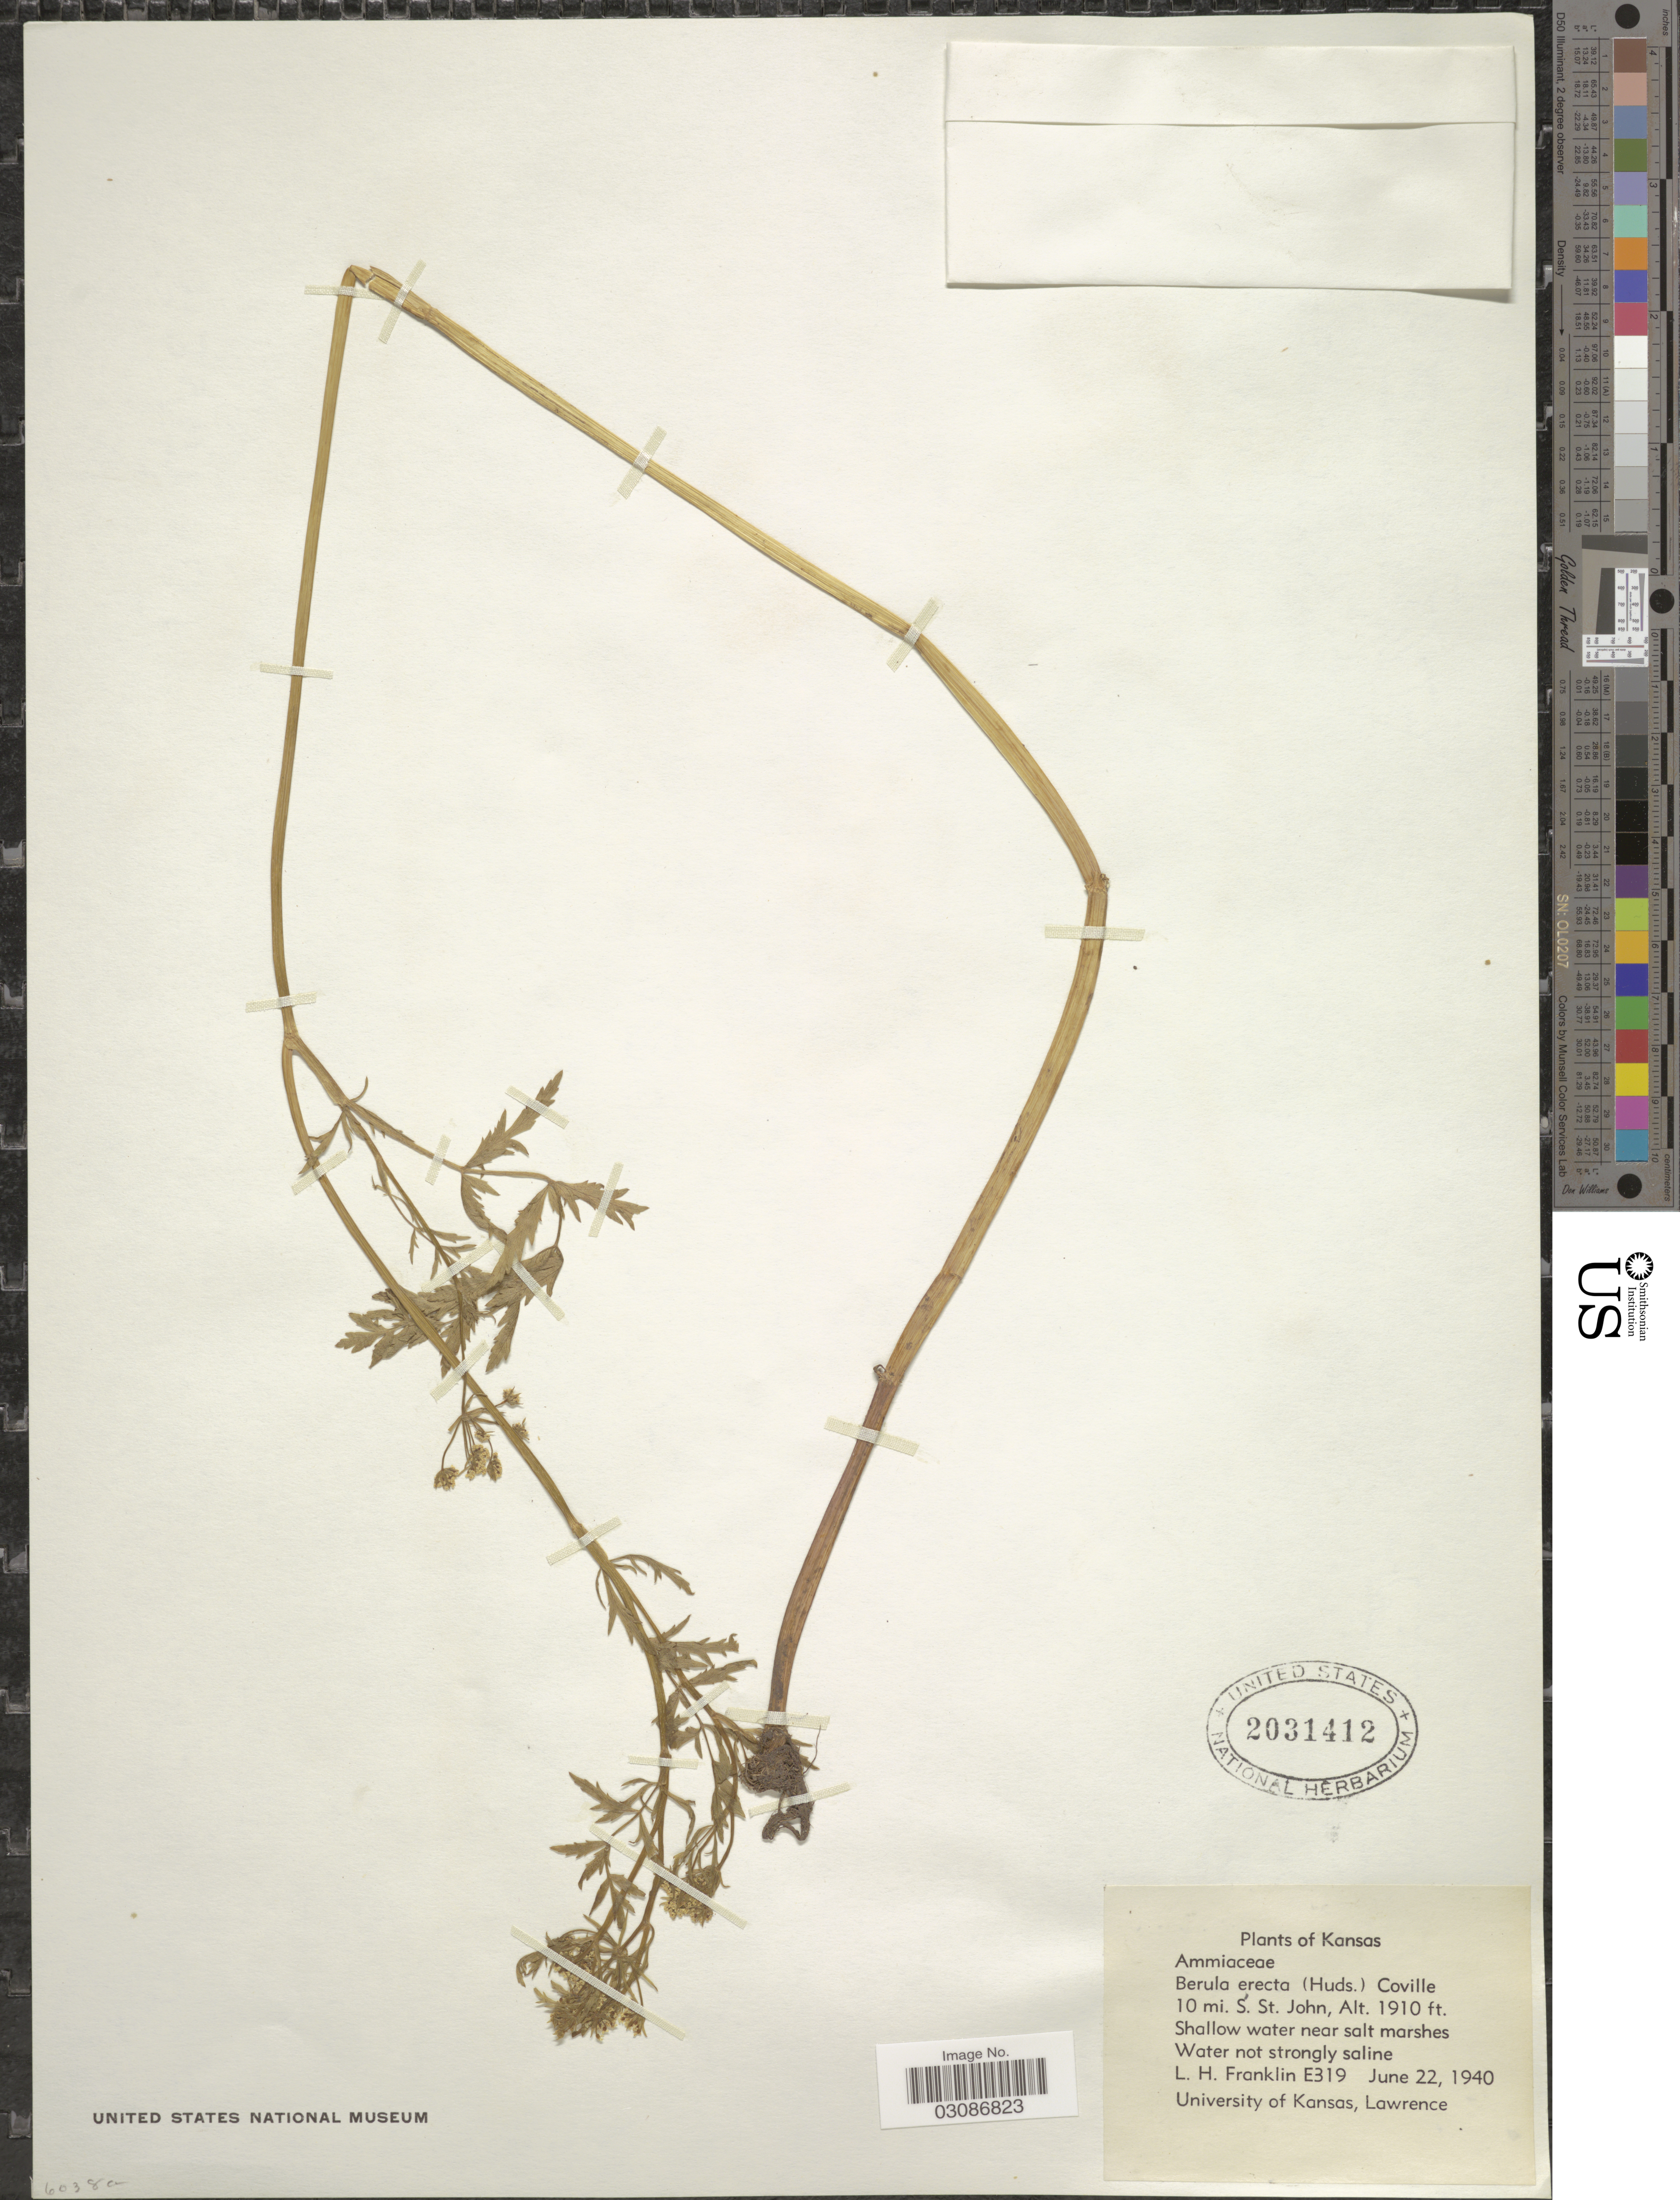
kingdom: Plantae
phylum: Tracheophyta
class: Magnoliopsida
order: Apiales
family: Apiaceae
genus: Berula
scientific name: Berula erecta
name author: (Huds.) Coville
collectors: L. H. Franklin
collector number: E319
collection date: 1940-06-22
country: United States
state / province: Kansas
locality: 10 mi. S. St. John. Shallow water near salt marshes Water not strongly saline.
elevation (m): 582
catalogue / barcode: US 2031412